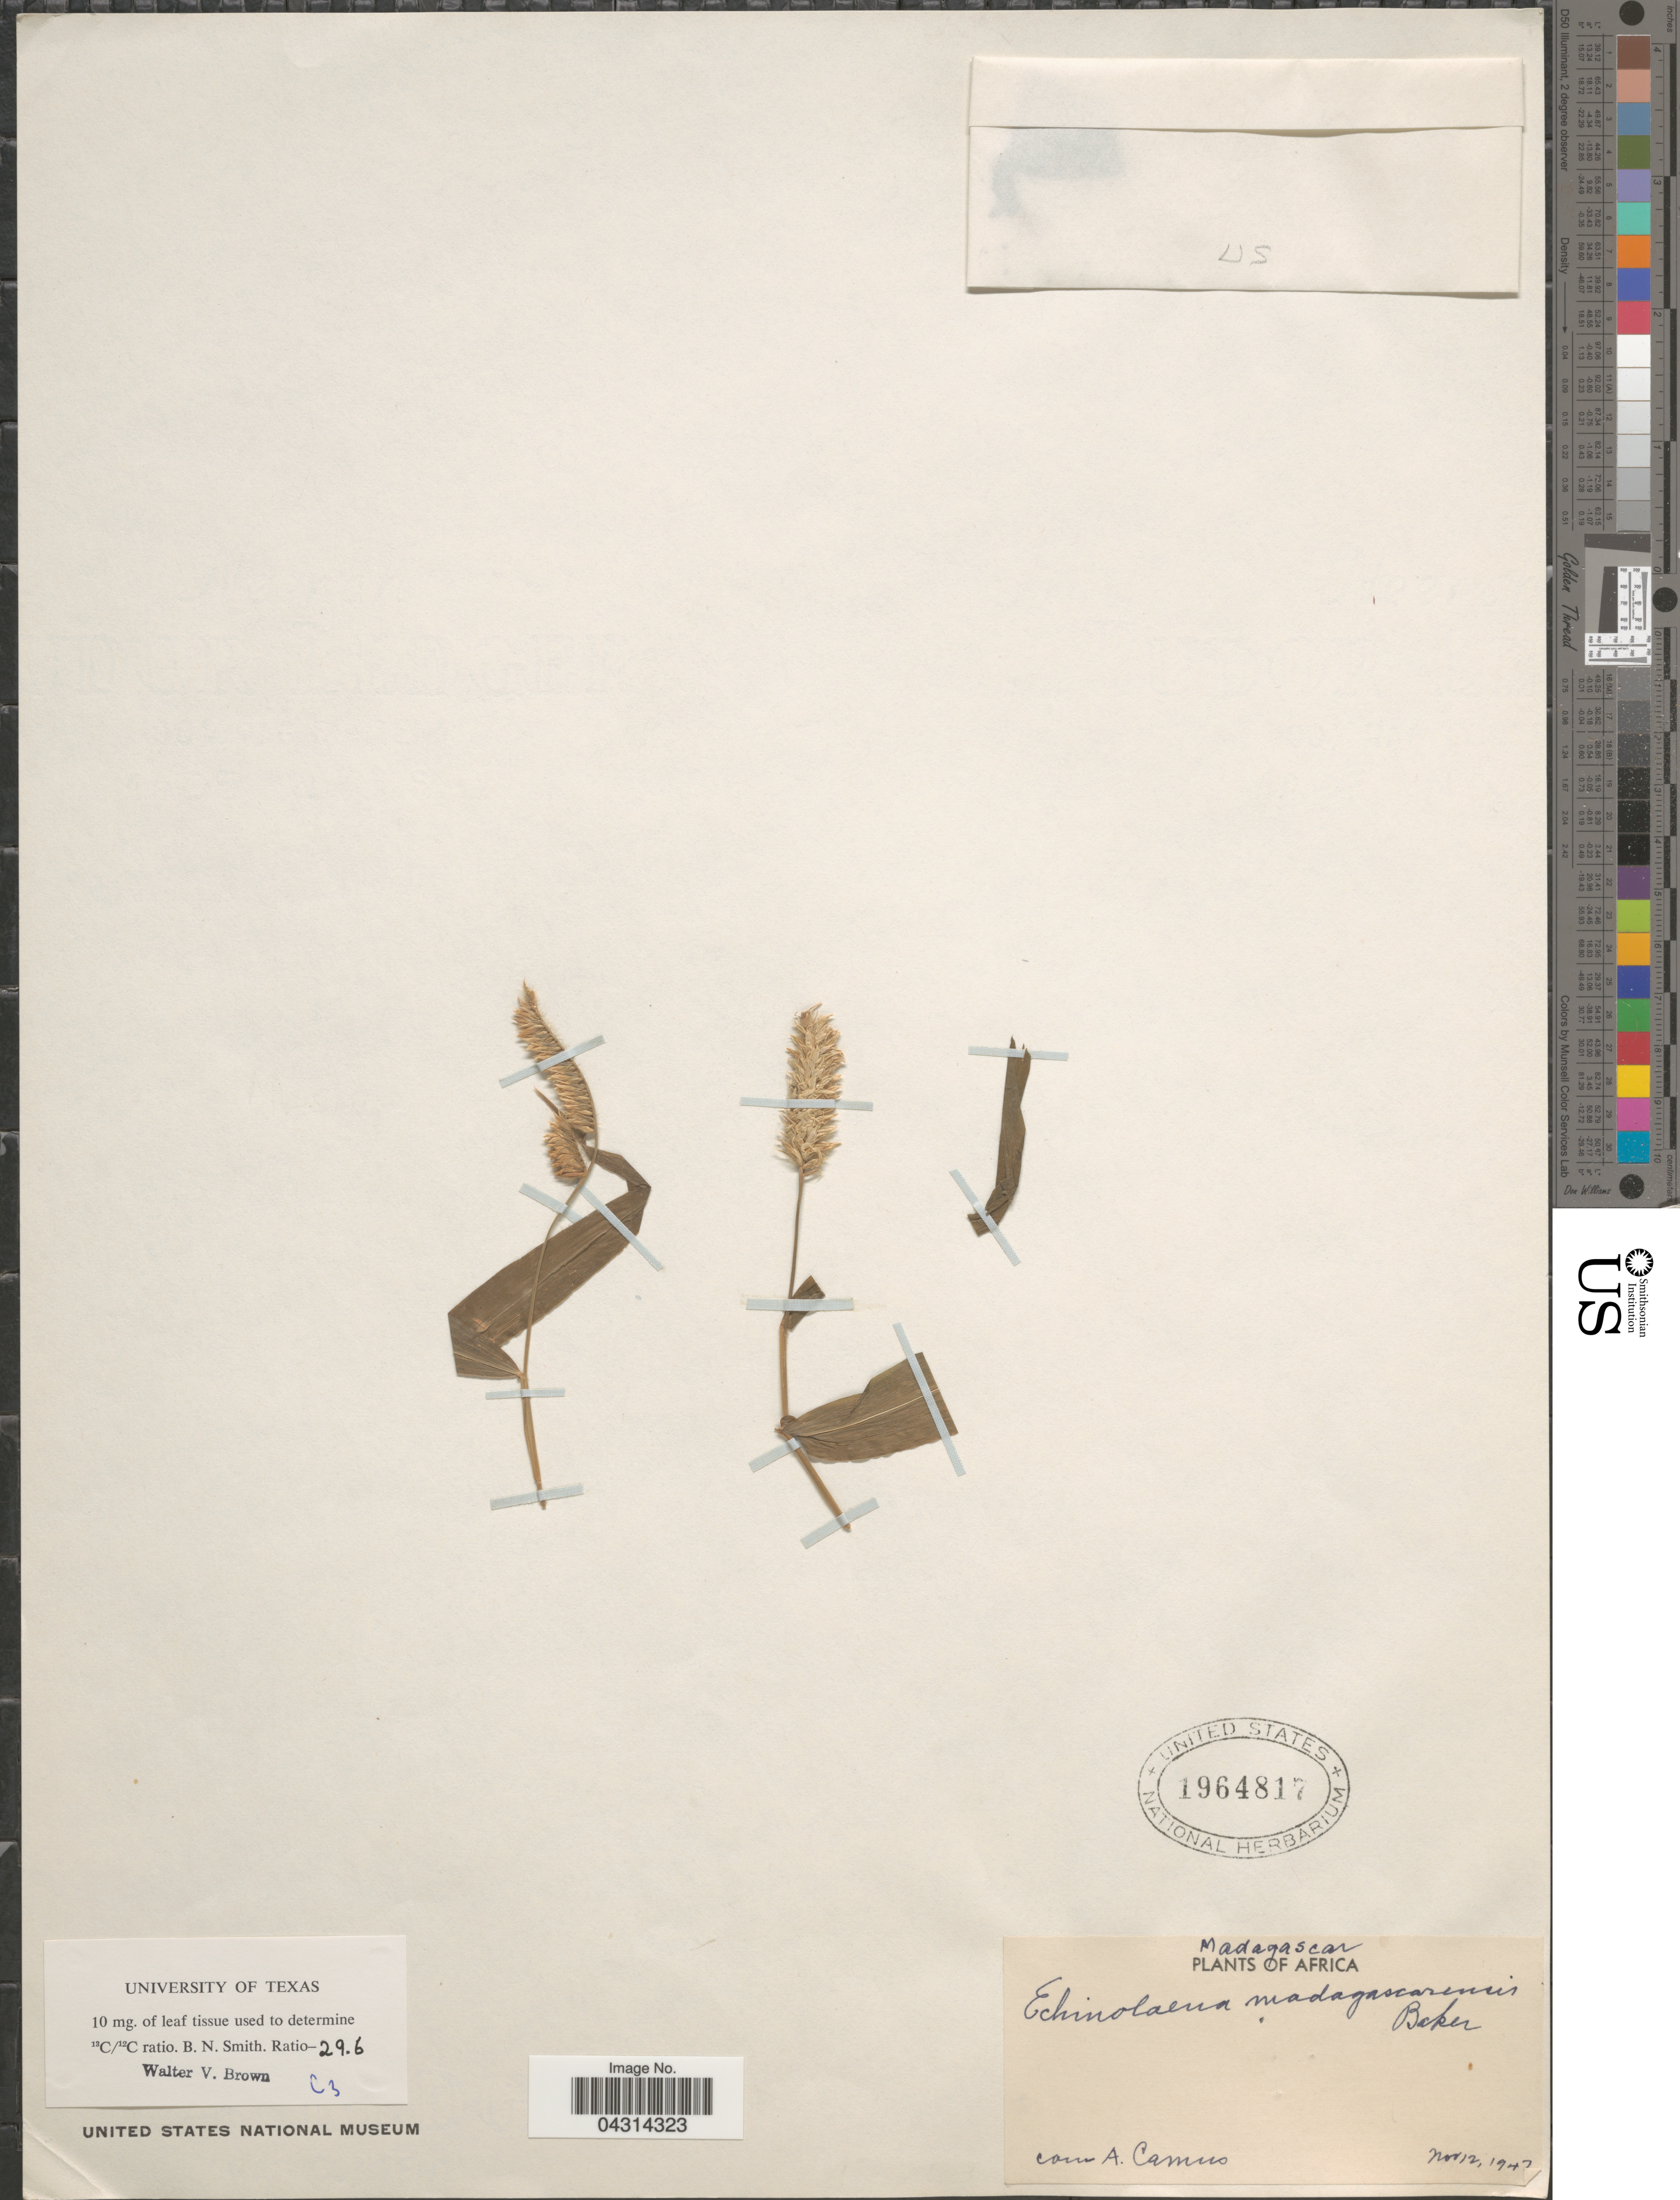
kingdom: Plantae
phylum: Tracheophyta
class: Liliopsida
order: Poales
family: Poaceae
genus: Chasechloa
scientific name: Chasechloa madagascariensis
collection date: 1947-11-12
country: Madagascar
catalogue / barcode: US 1964817